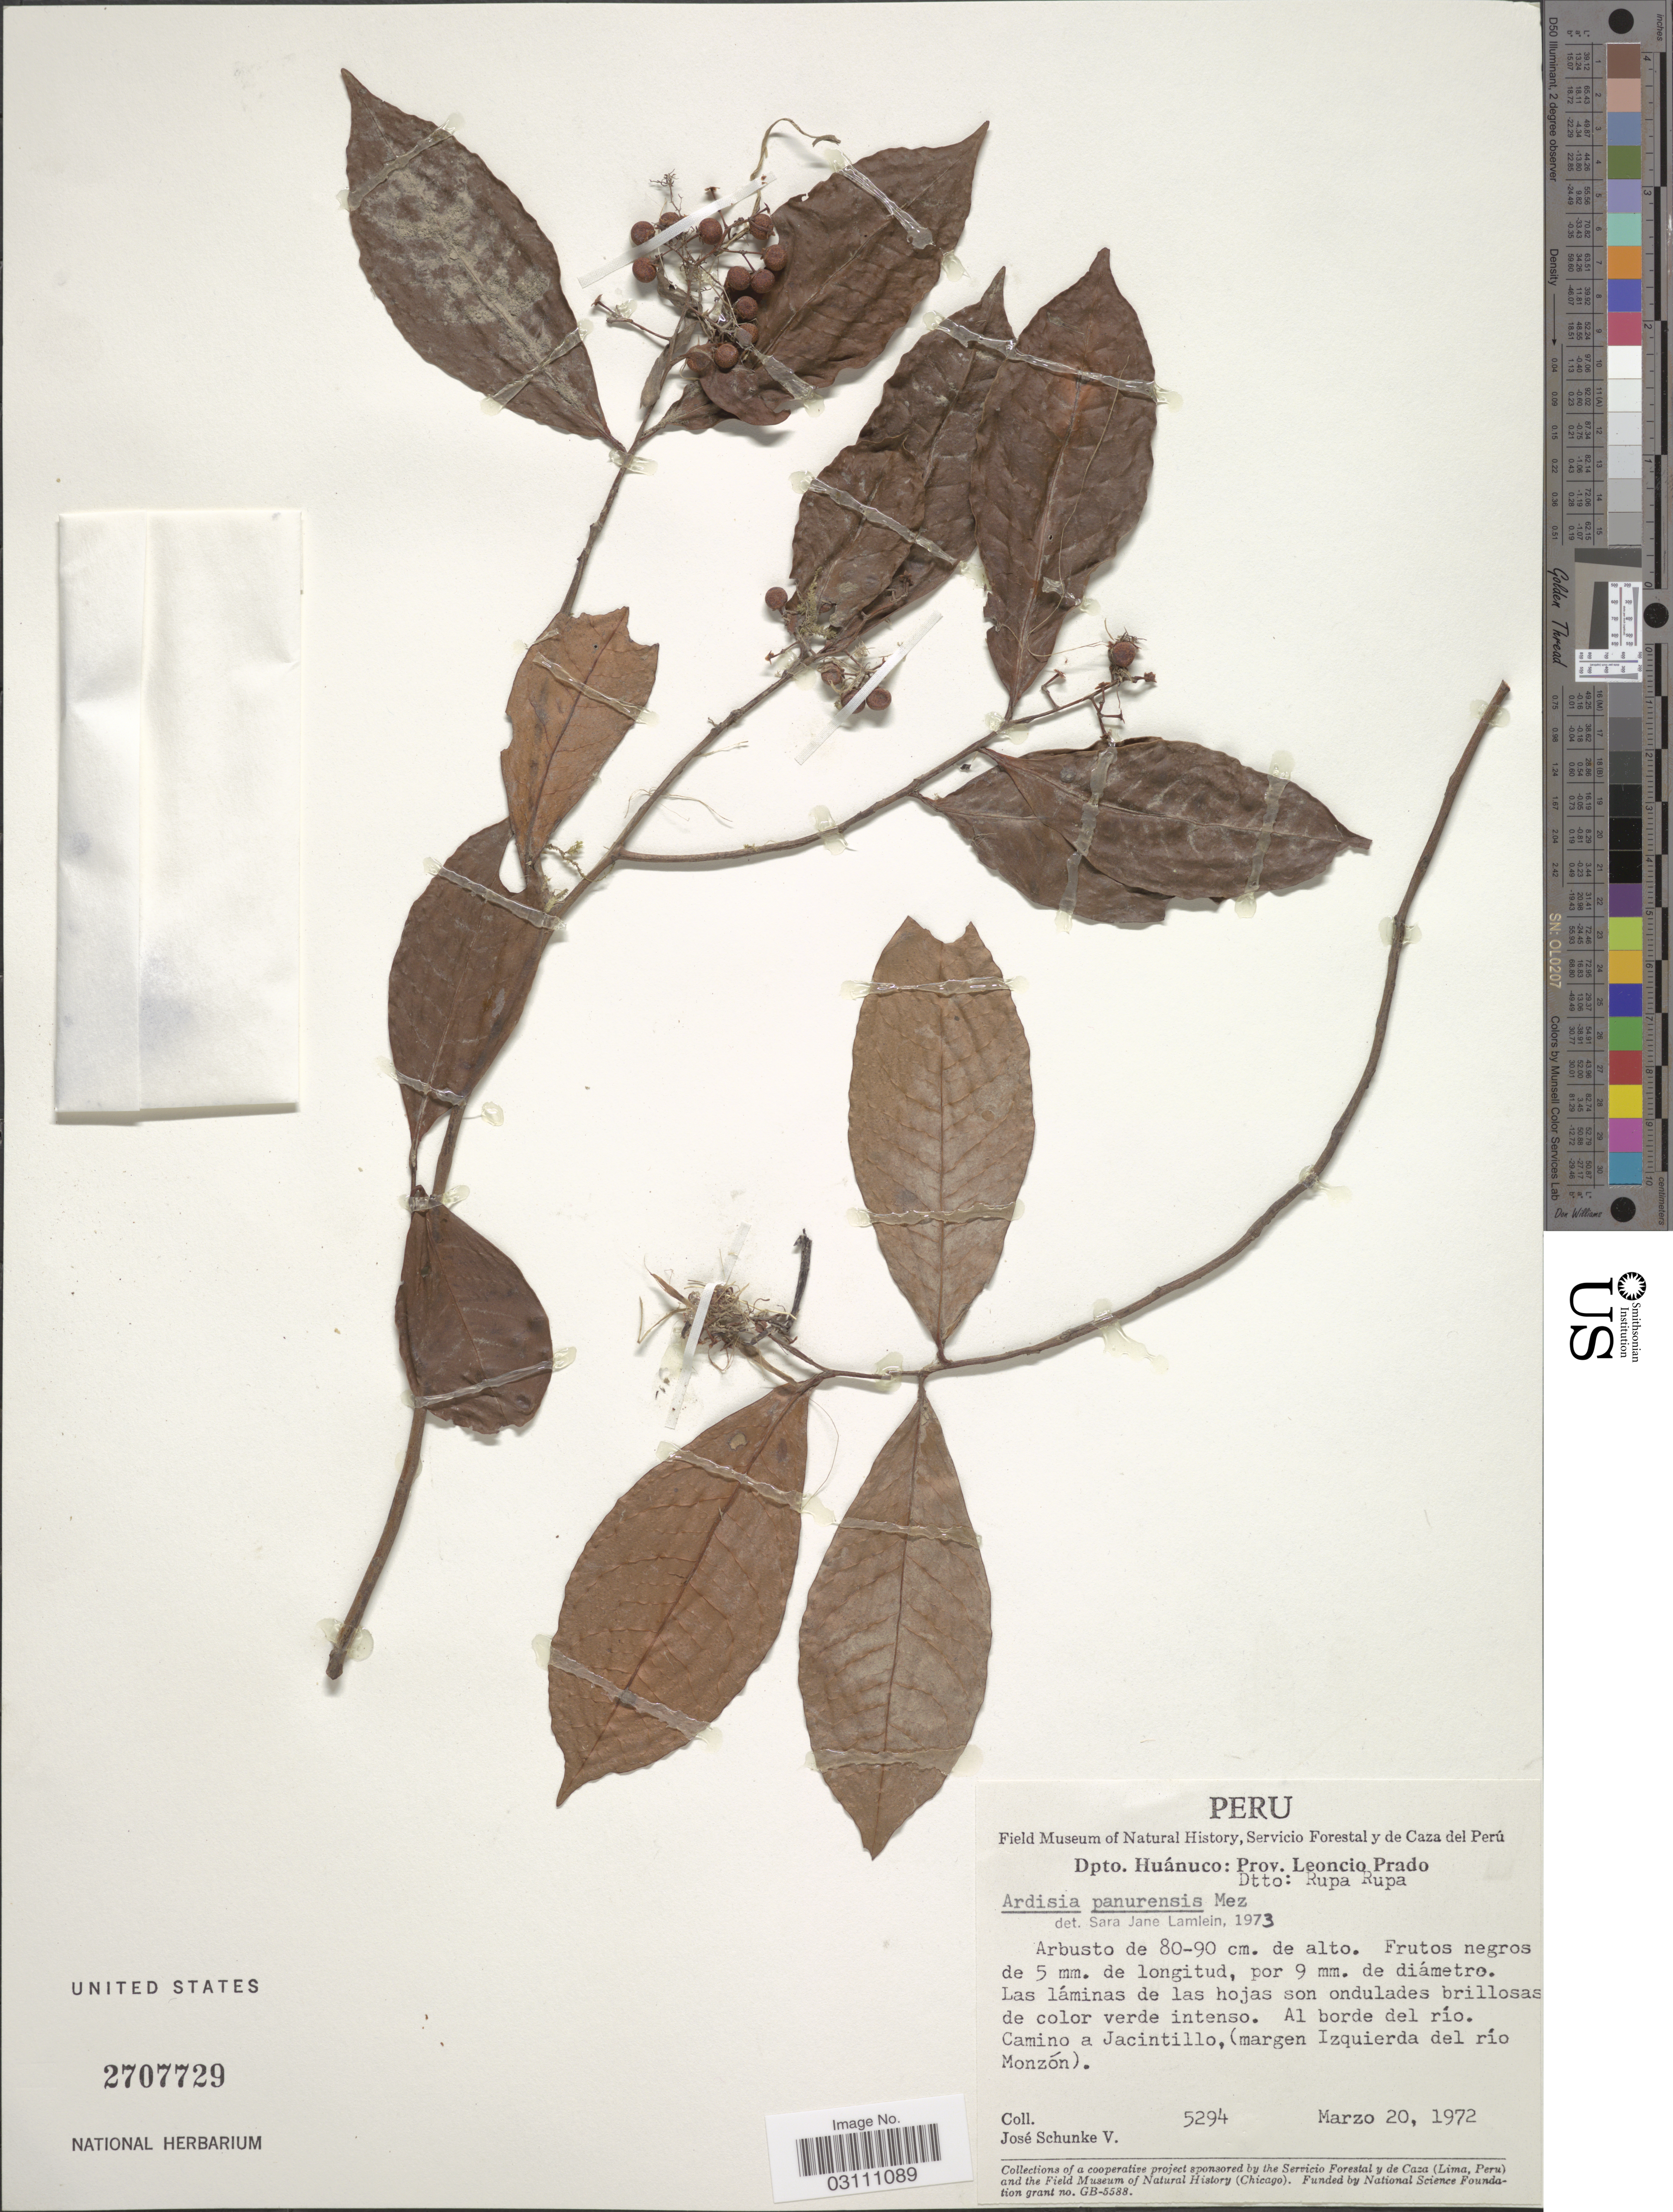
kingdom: Plantae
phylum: Tracheophyta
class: Magnoliopsida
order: Ericales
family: Primulaceae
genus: Ardisia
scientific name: Ardisia panurensis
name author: Mez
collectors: J. Schunke Vigo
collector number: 5294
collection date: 1972-03-20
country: Peru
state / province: Huánuco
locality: Dpto. Huánuco: Prov. Leoncio Prado. Dtto: Rupa Rupa. Al borde del río. Camino a Jacintillo, (margen Izquierda del río Monzón).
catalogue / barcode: US 2707729